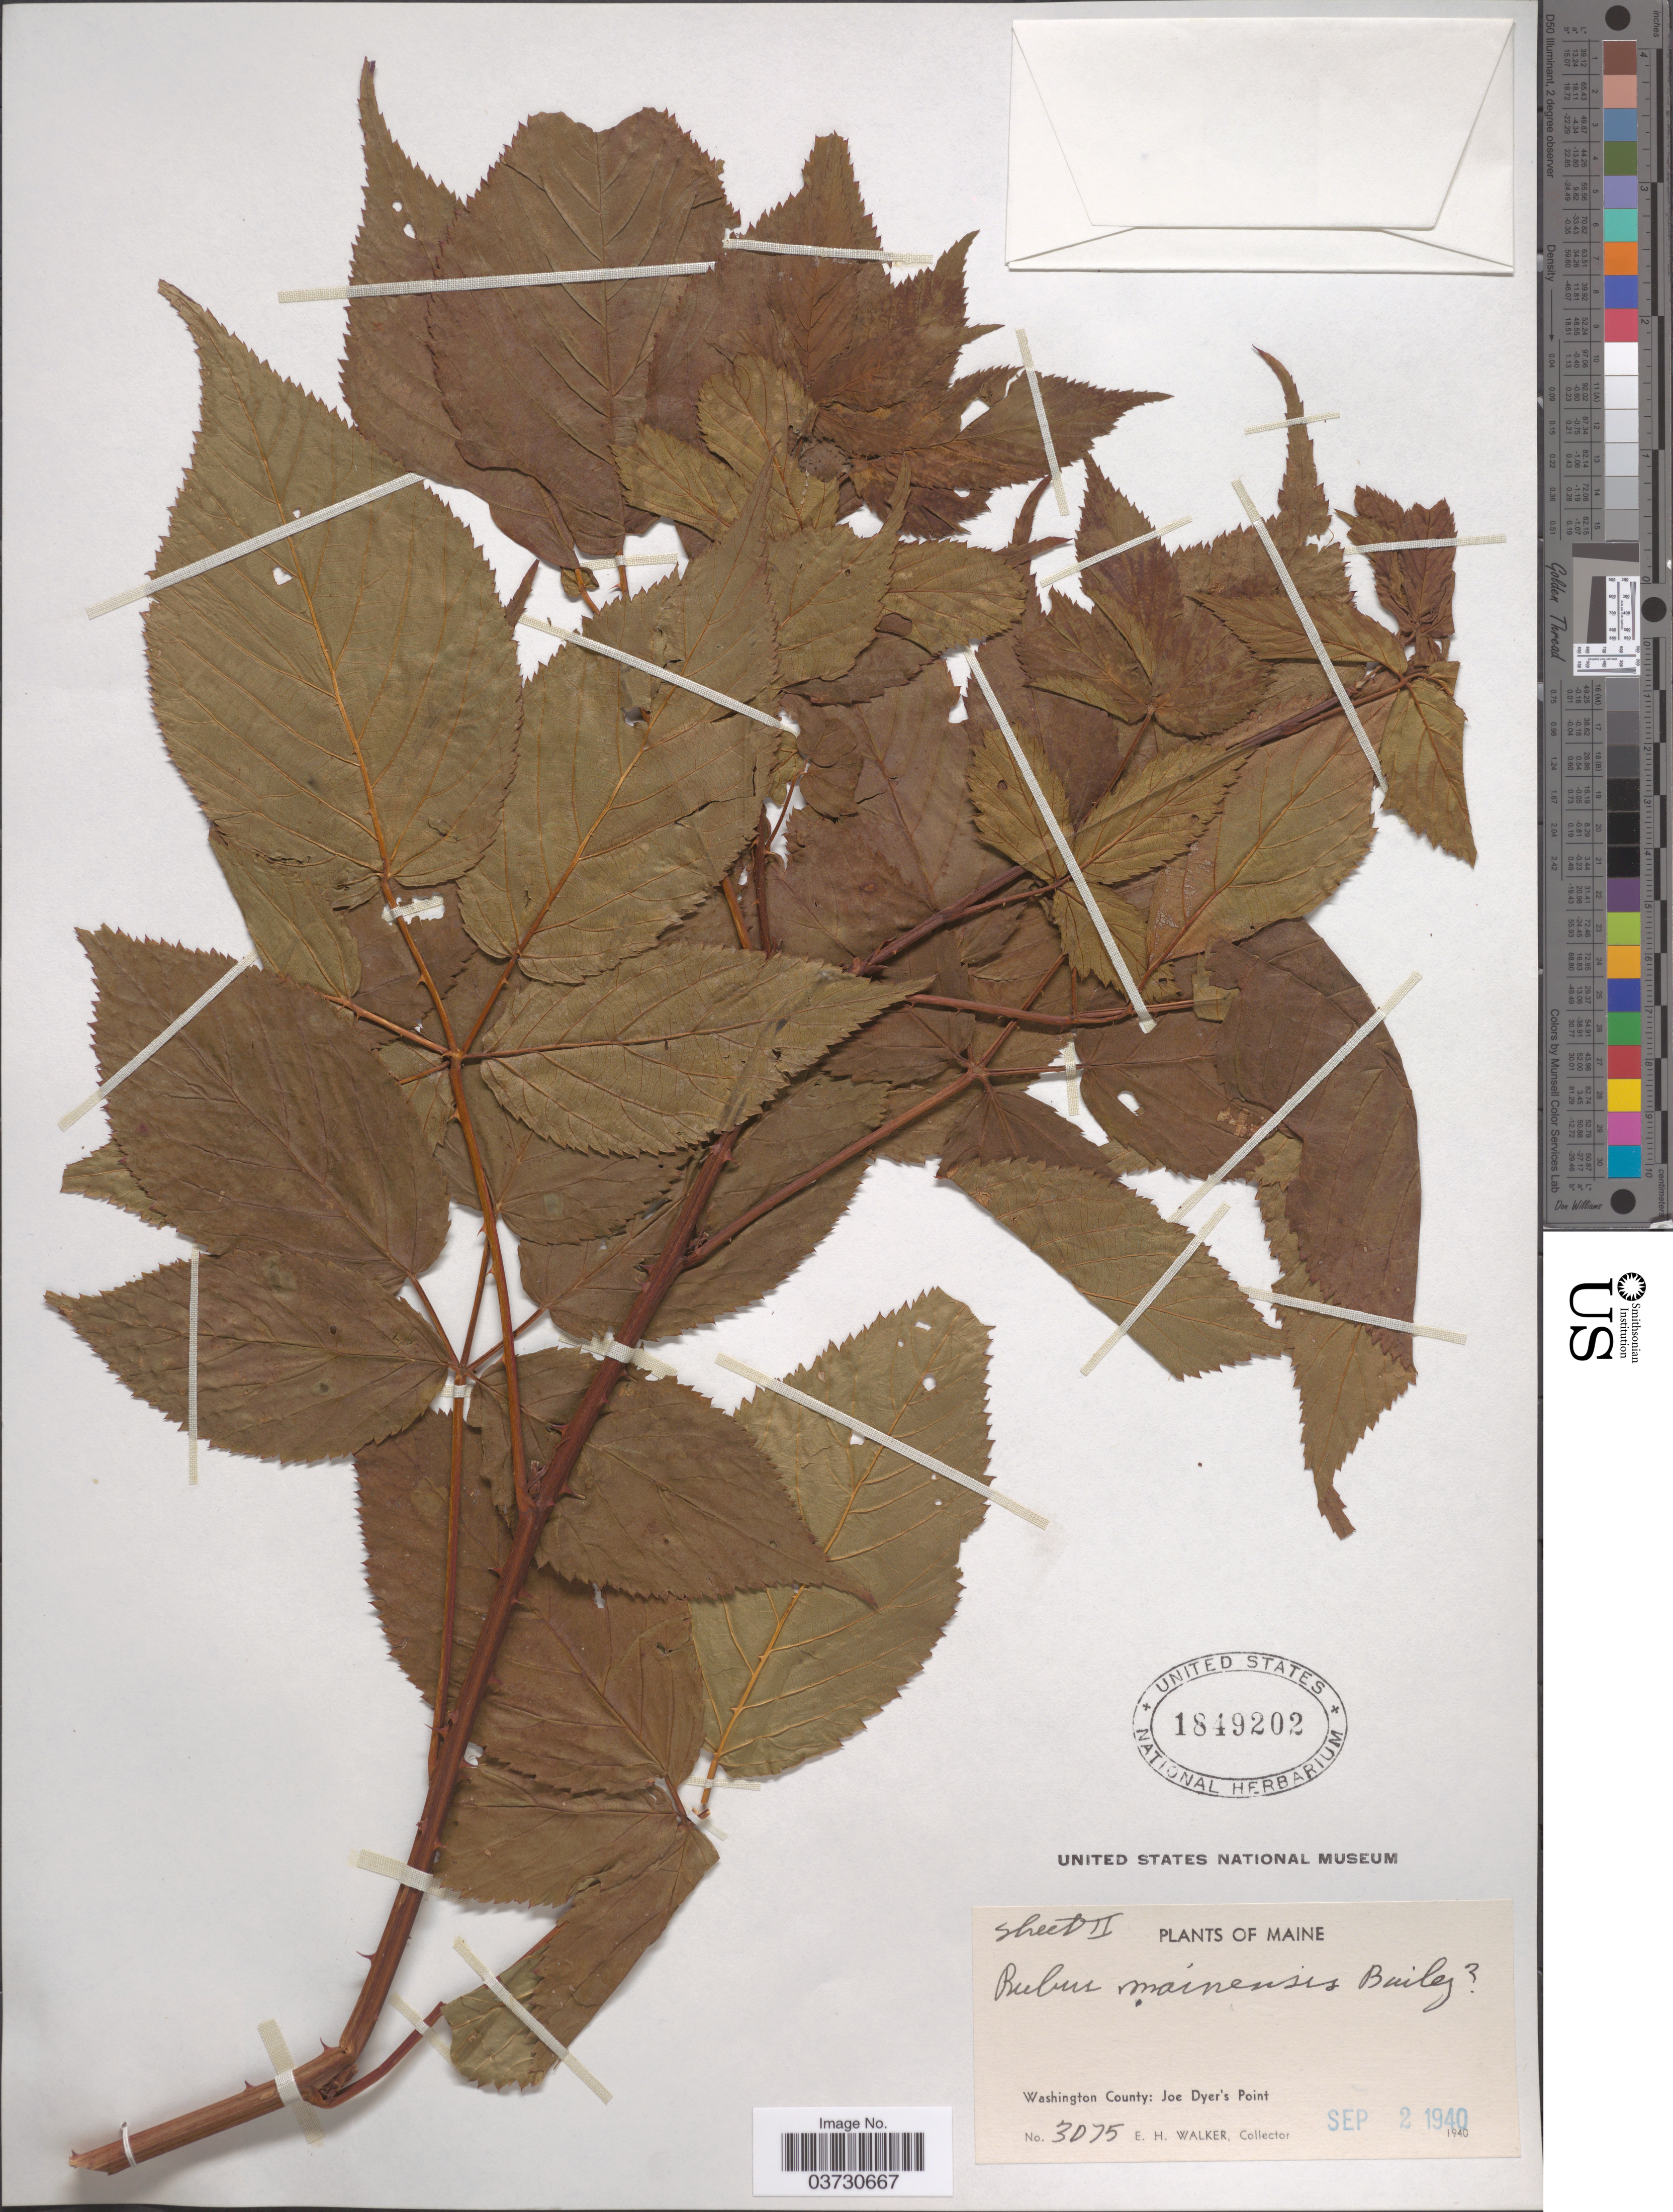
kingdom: Plantae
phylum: Tracheophyta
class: Magnoliopsida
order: Rosales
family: Rosaceae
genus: Rubus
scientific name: Rubus mainensis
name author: L.H. Bailey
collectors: E. H. Walker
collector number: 3075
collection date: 1940-09-02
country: United States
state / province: Maine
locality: Washington County: Joe Dyer's Point.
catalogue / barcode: US 1849202